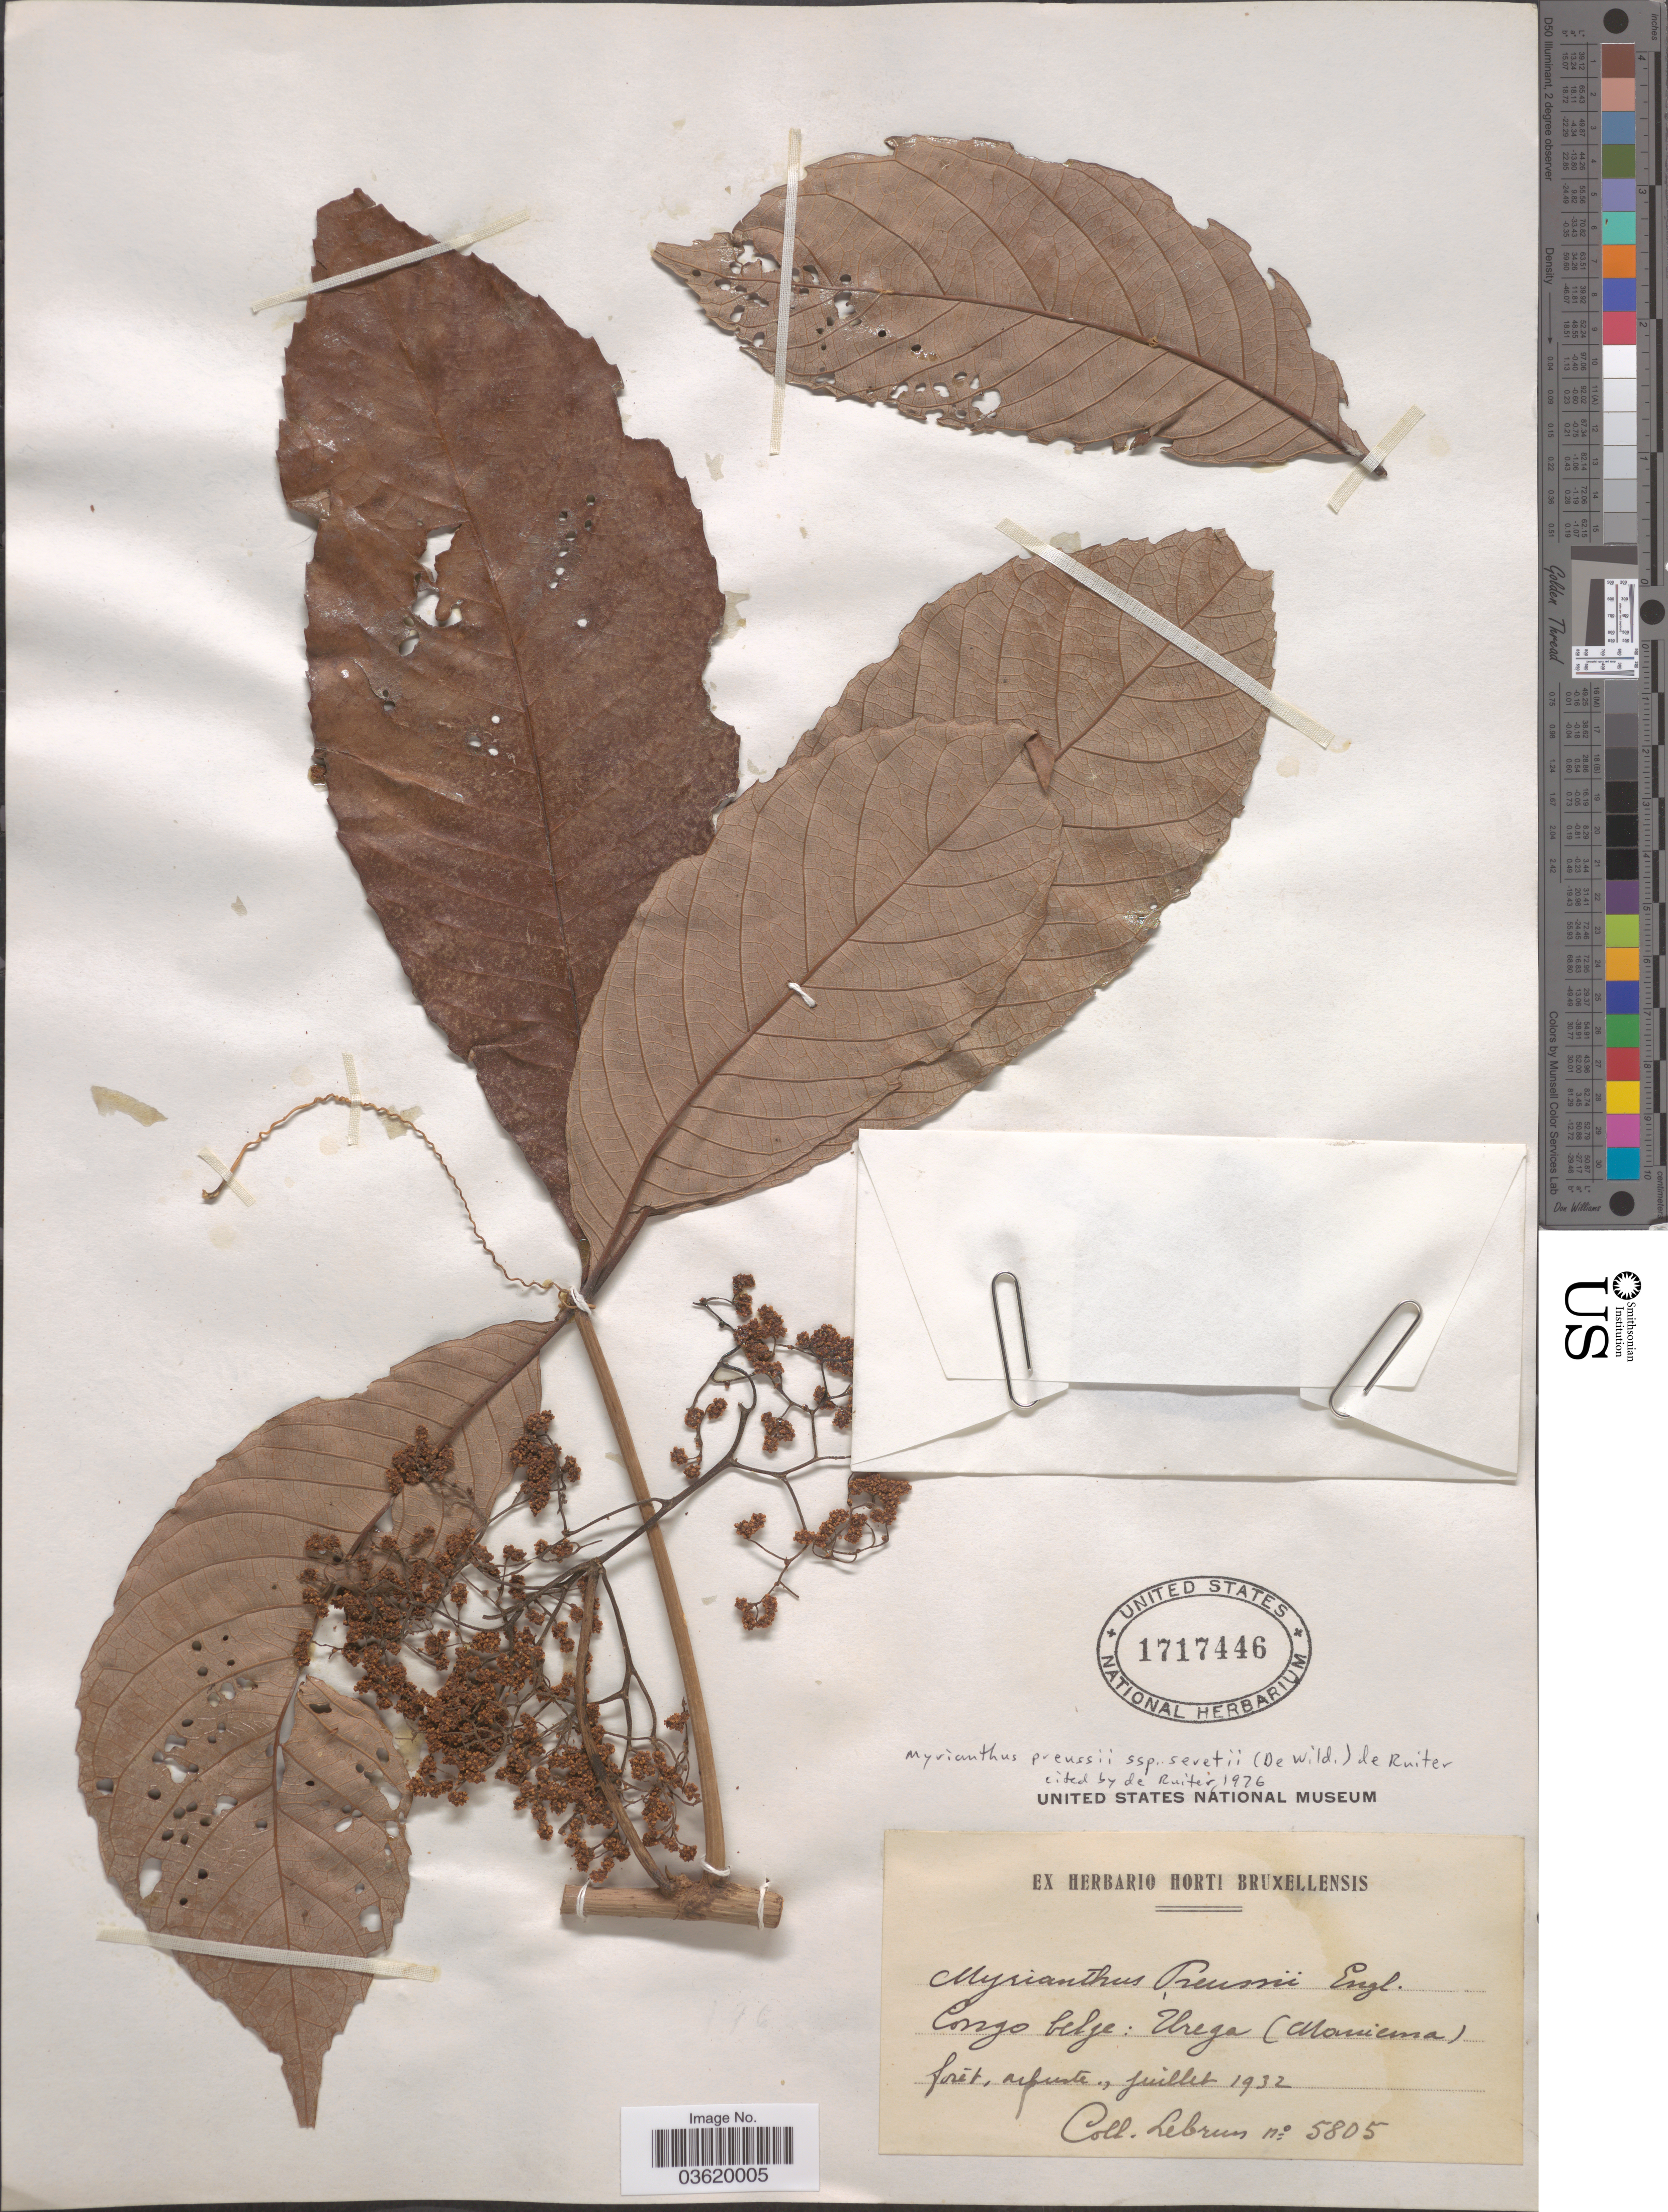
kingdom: Plantae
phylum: Tracheophyta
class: Magnoliopsida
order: Rosales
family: Urticaceae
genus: Myrianthus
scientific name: Myrianthus preussii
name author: Engl.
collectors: J.A. Lebrun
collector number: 5805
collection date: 1932-07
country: Congo, Democratic Republic of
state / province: Maniema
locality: Congo belge: Urega.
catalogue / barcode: US 1717446